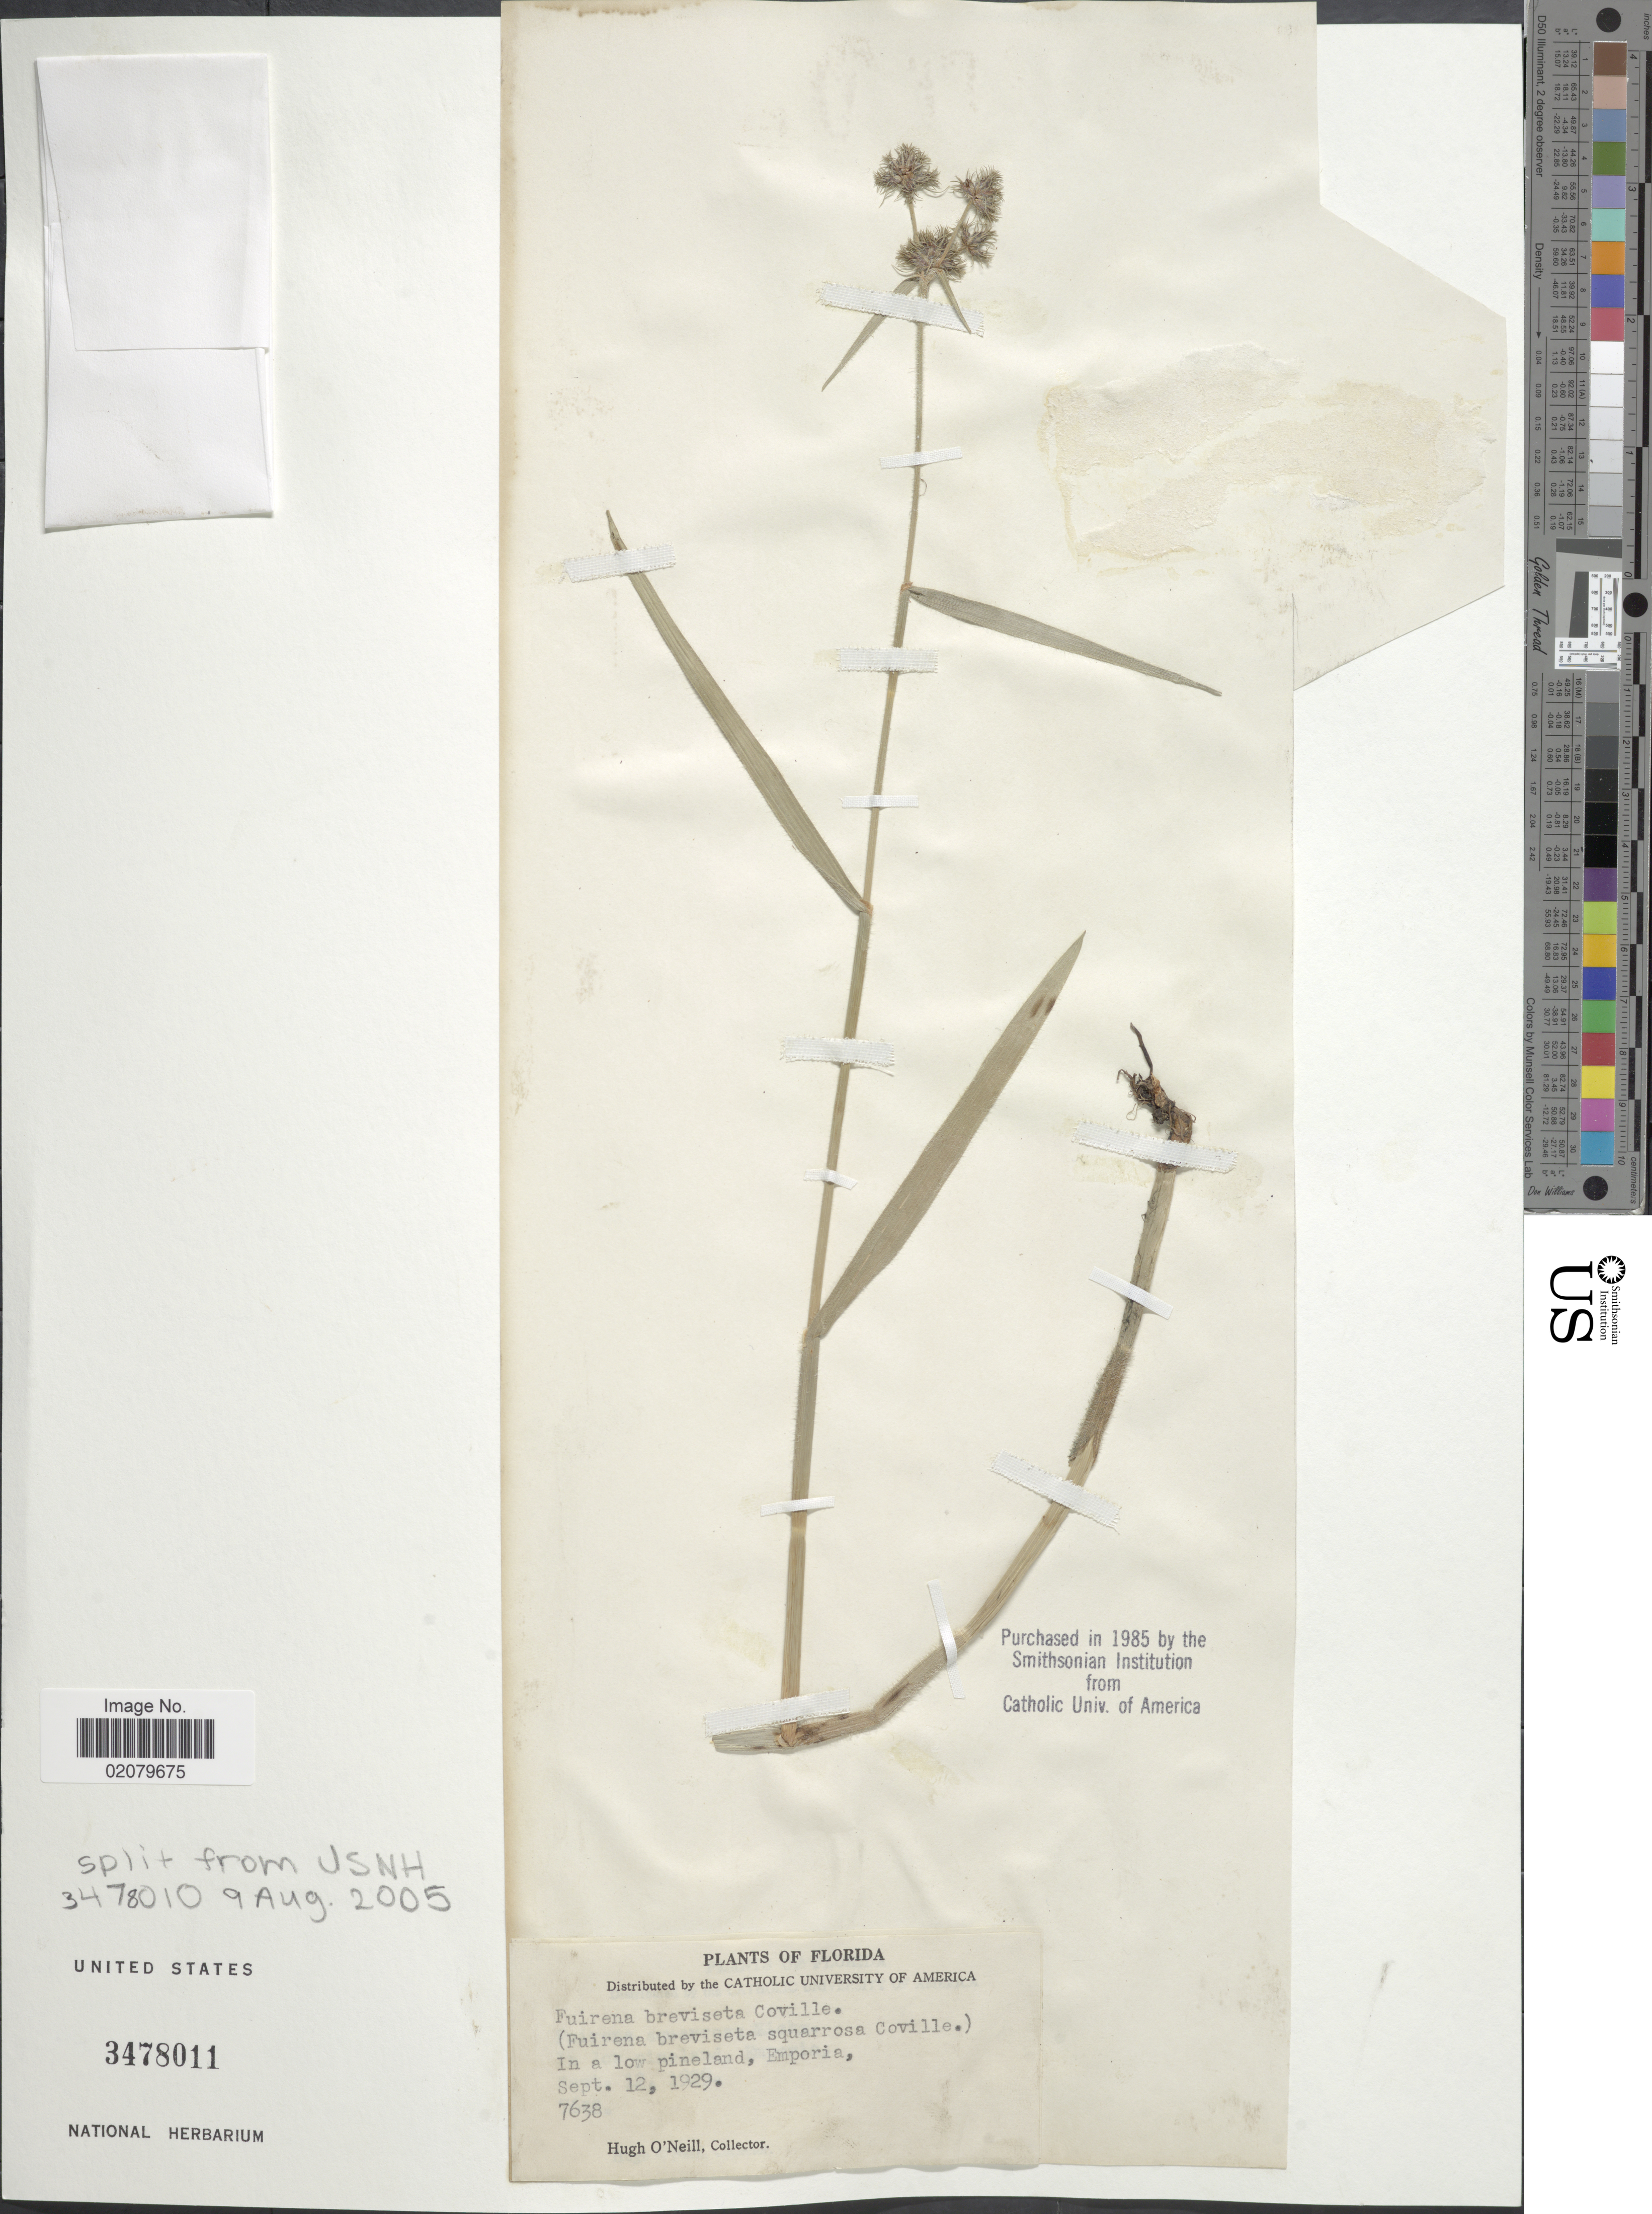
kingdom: Plantae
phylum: Tracheophyta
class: Liliopsida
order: Poales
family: Cyperaceae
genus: Fuirena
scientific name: Fuirena breviseta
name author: (Coville) Coville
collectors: H. O'Neill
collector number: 7638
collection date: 1929-09-12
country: United States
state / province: Florida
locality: Emporia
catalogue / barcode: US 3478011